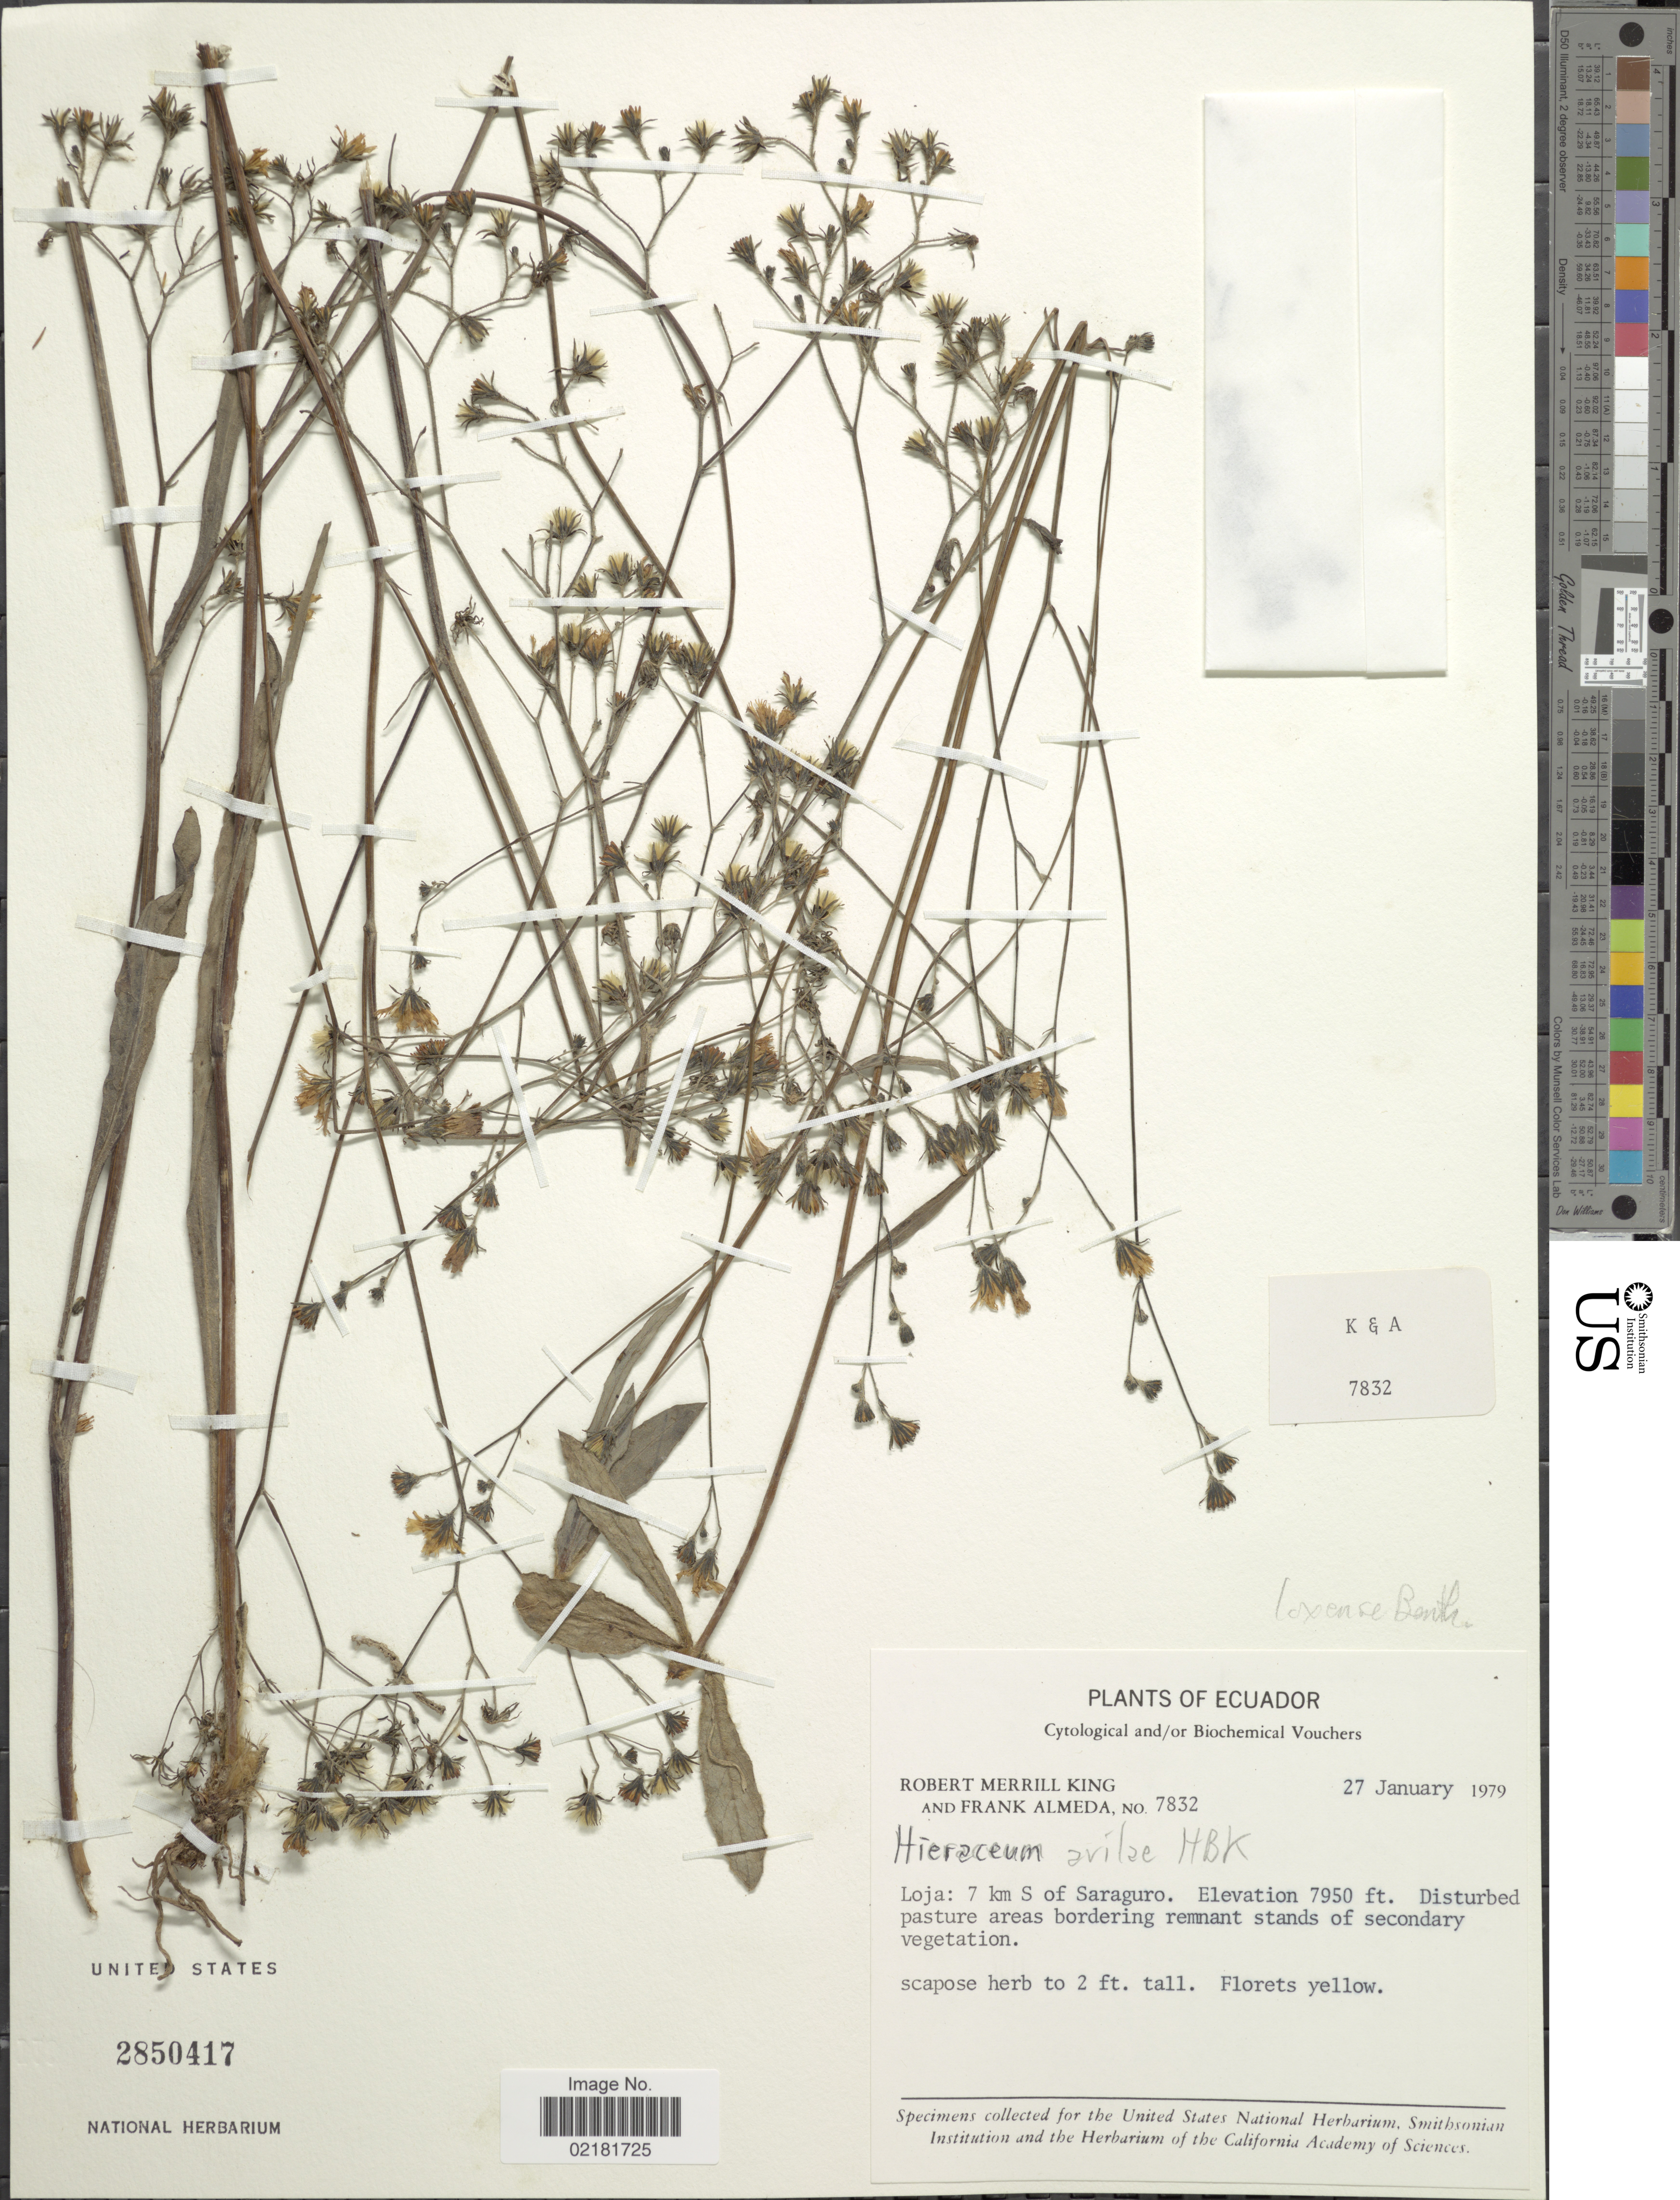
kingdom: Plantae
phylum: Tracheophyta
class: Magnoliopsida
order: Asterales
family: Asteraceae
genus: Hieracium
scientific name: Hieracium loxense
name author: Benth.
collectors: R. M. King & F. Almeda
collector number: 7832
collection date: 1979-01-27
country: Ecuador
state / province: Loja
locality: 7 km S of Saraguro.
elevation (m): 2423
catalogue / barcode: US 2850417